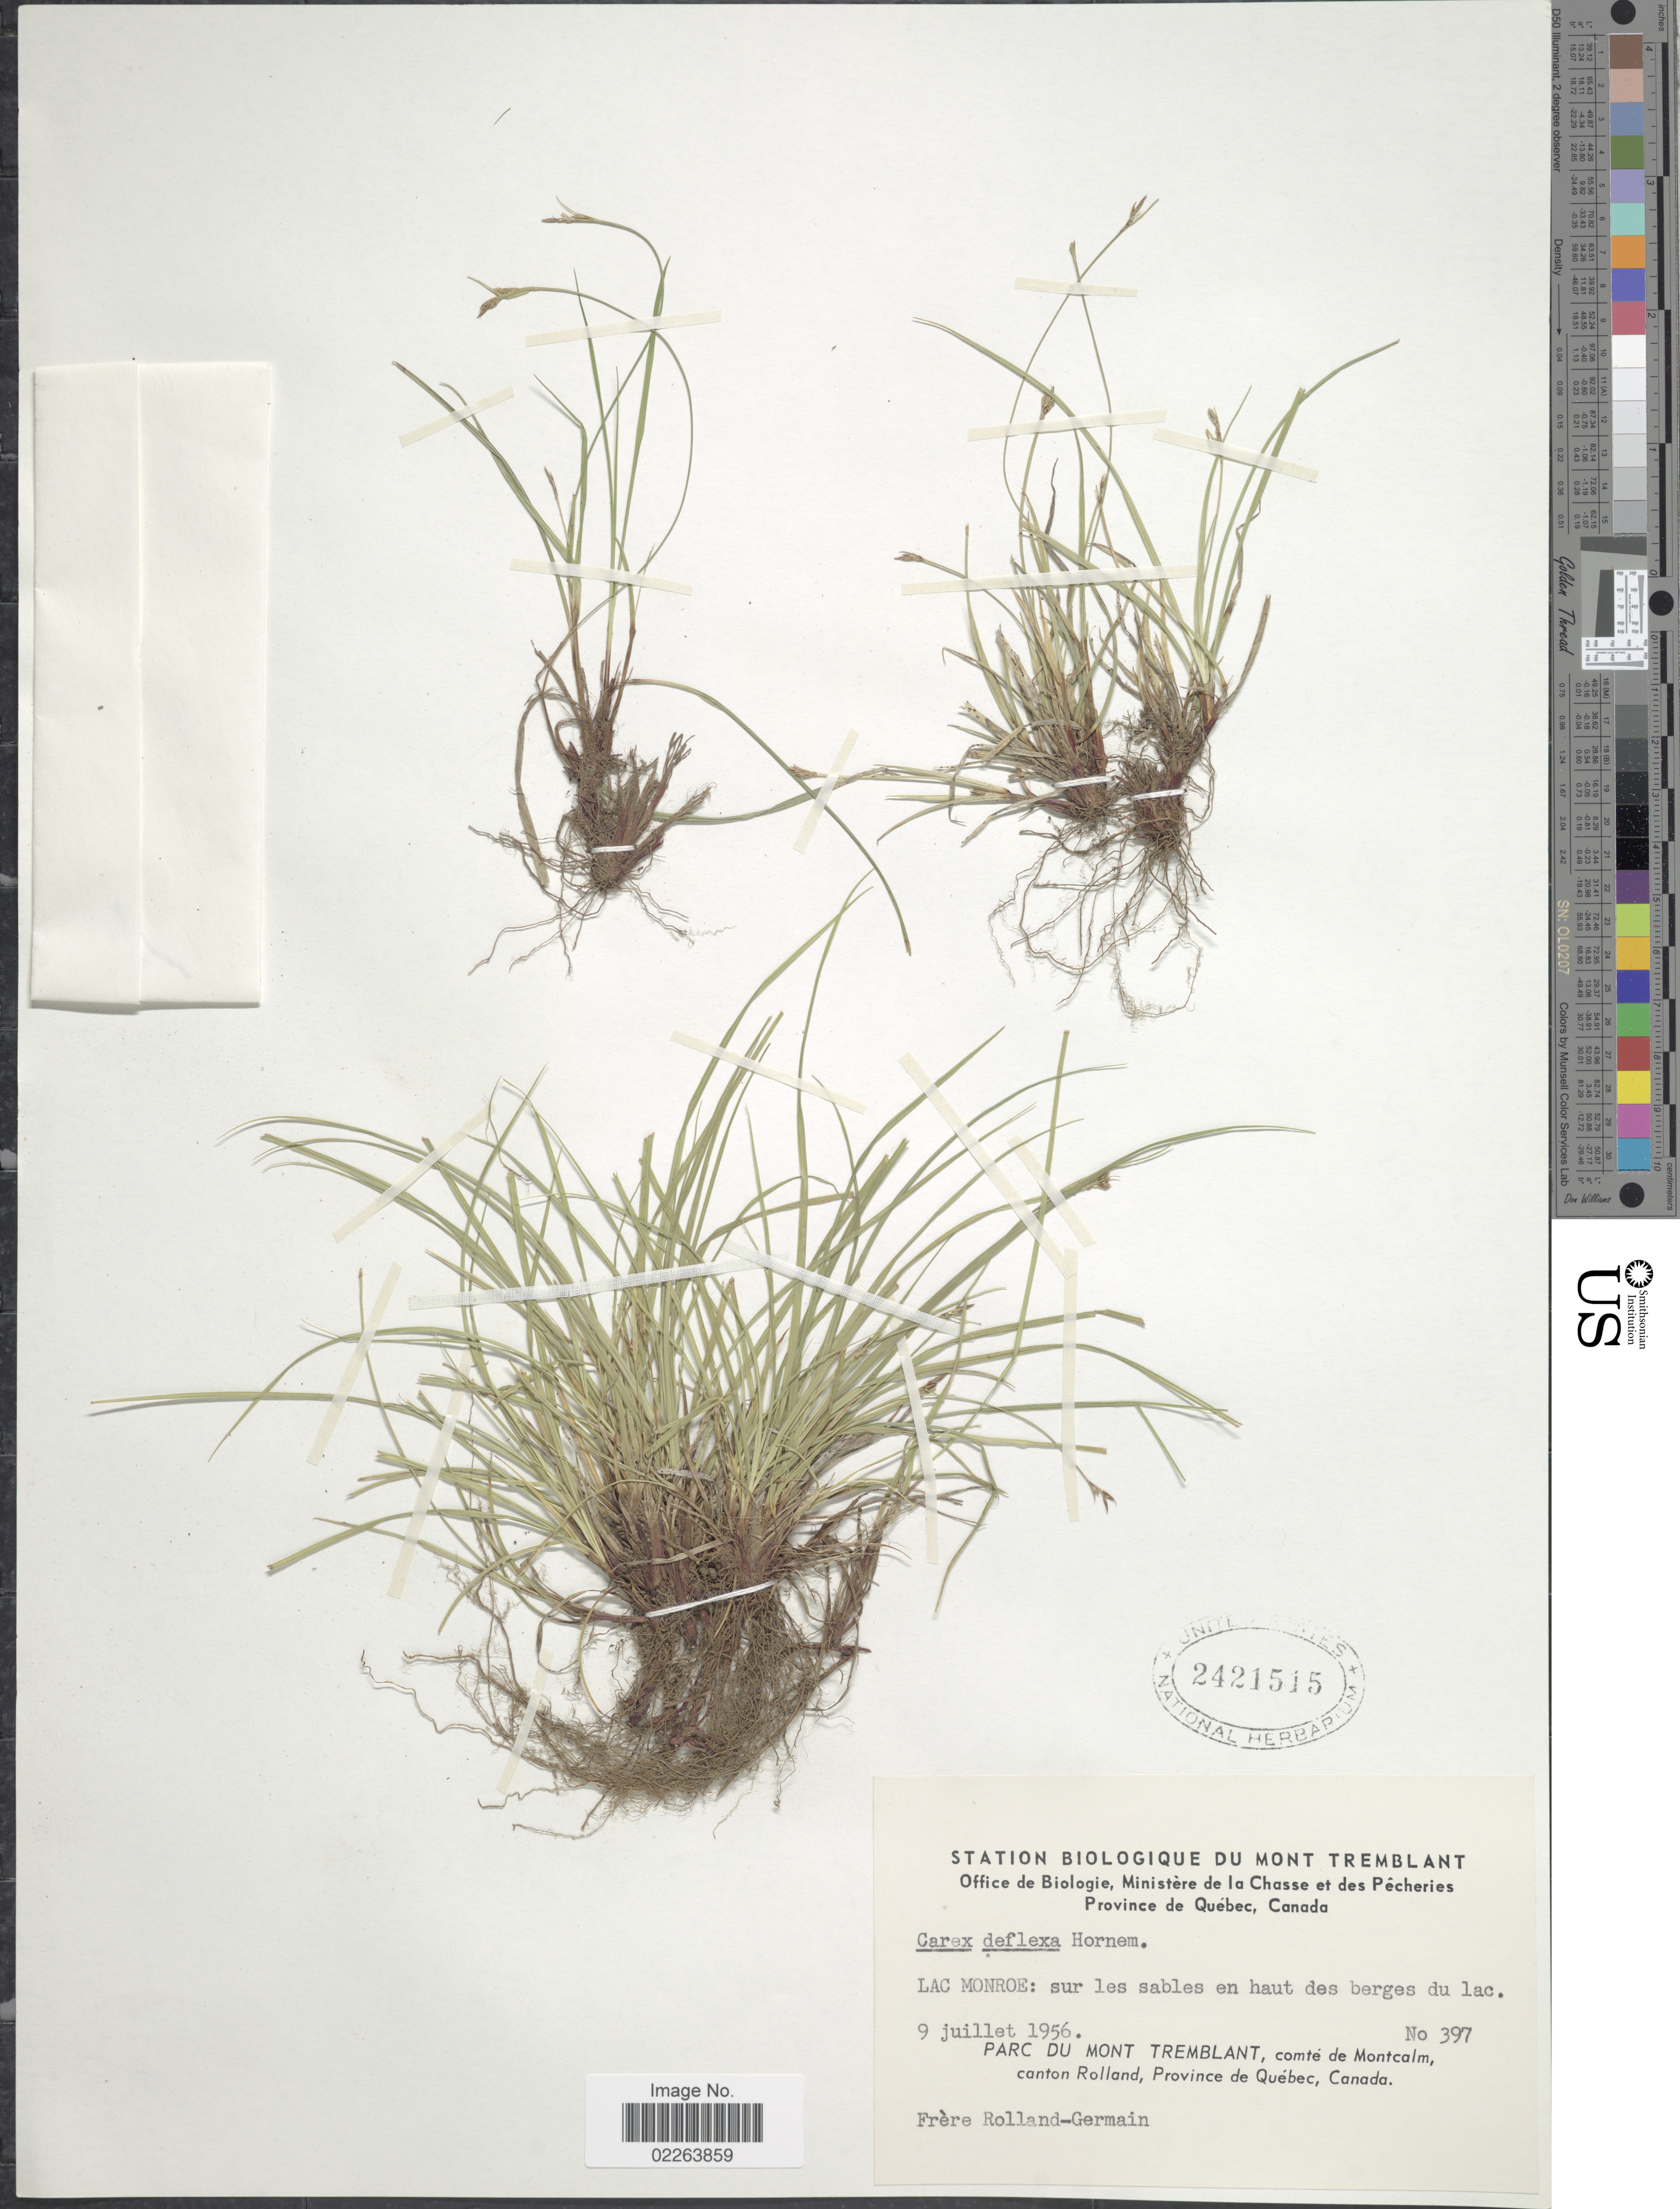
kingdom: Plantae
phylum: Tracheophyta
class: Liliopsida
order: Poales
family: Cyperaceae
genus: Carex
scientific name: Carex deflexa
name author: Hornem.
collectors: Rolland-Germain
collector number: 397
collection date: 1956-07-09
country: Canada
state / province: Quebec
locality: Lac Monroe: sur les sables en haut des berges du lac, Parc Du Mont Tremblant, comté de Montcalm, canton Rolland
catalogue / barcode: US 2421515